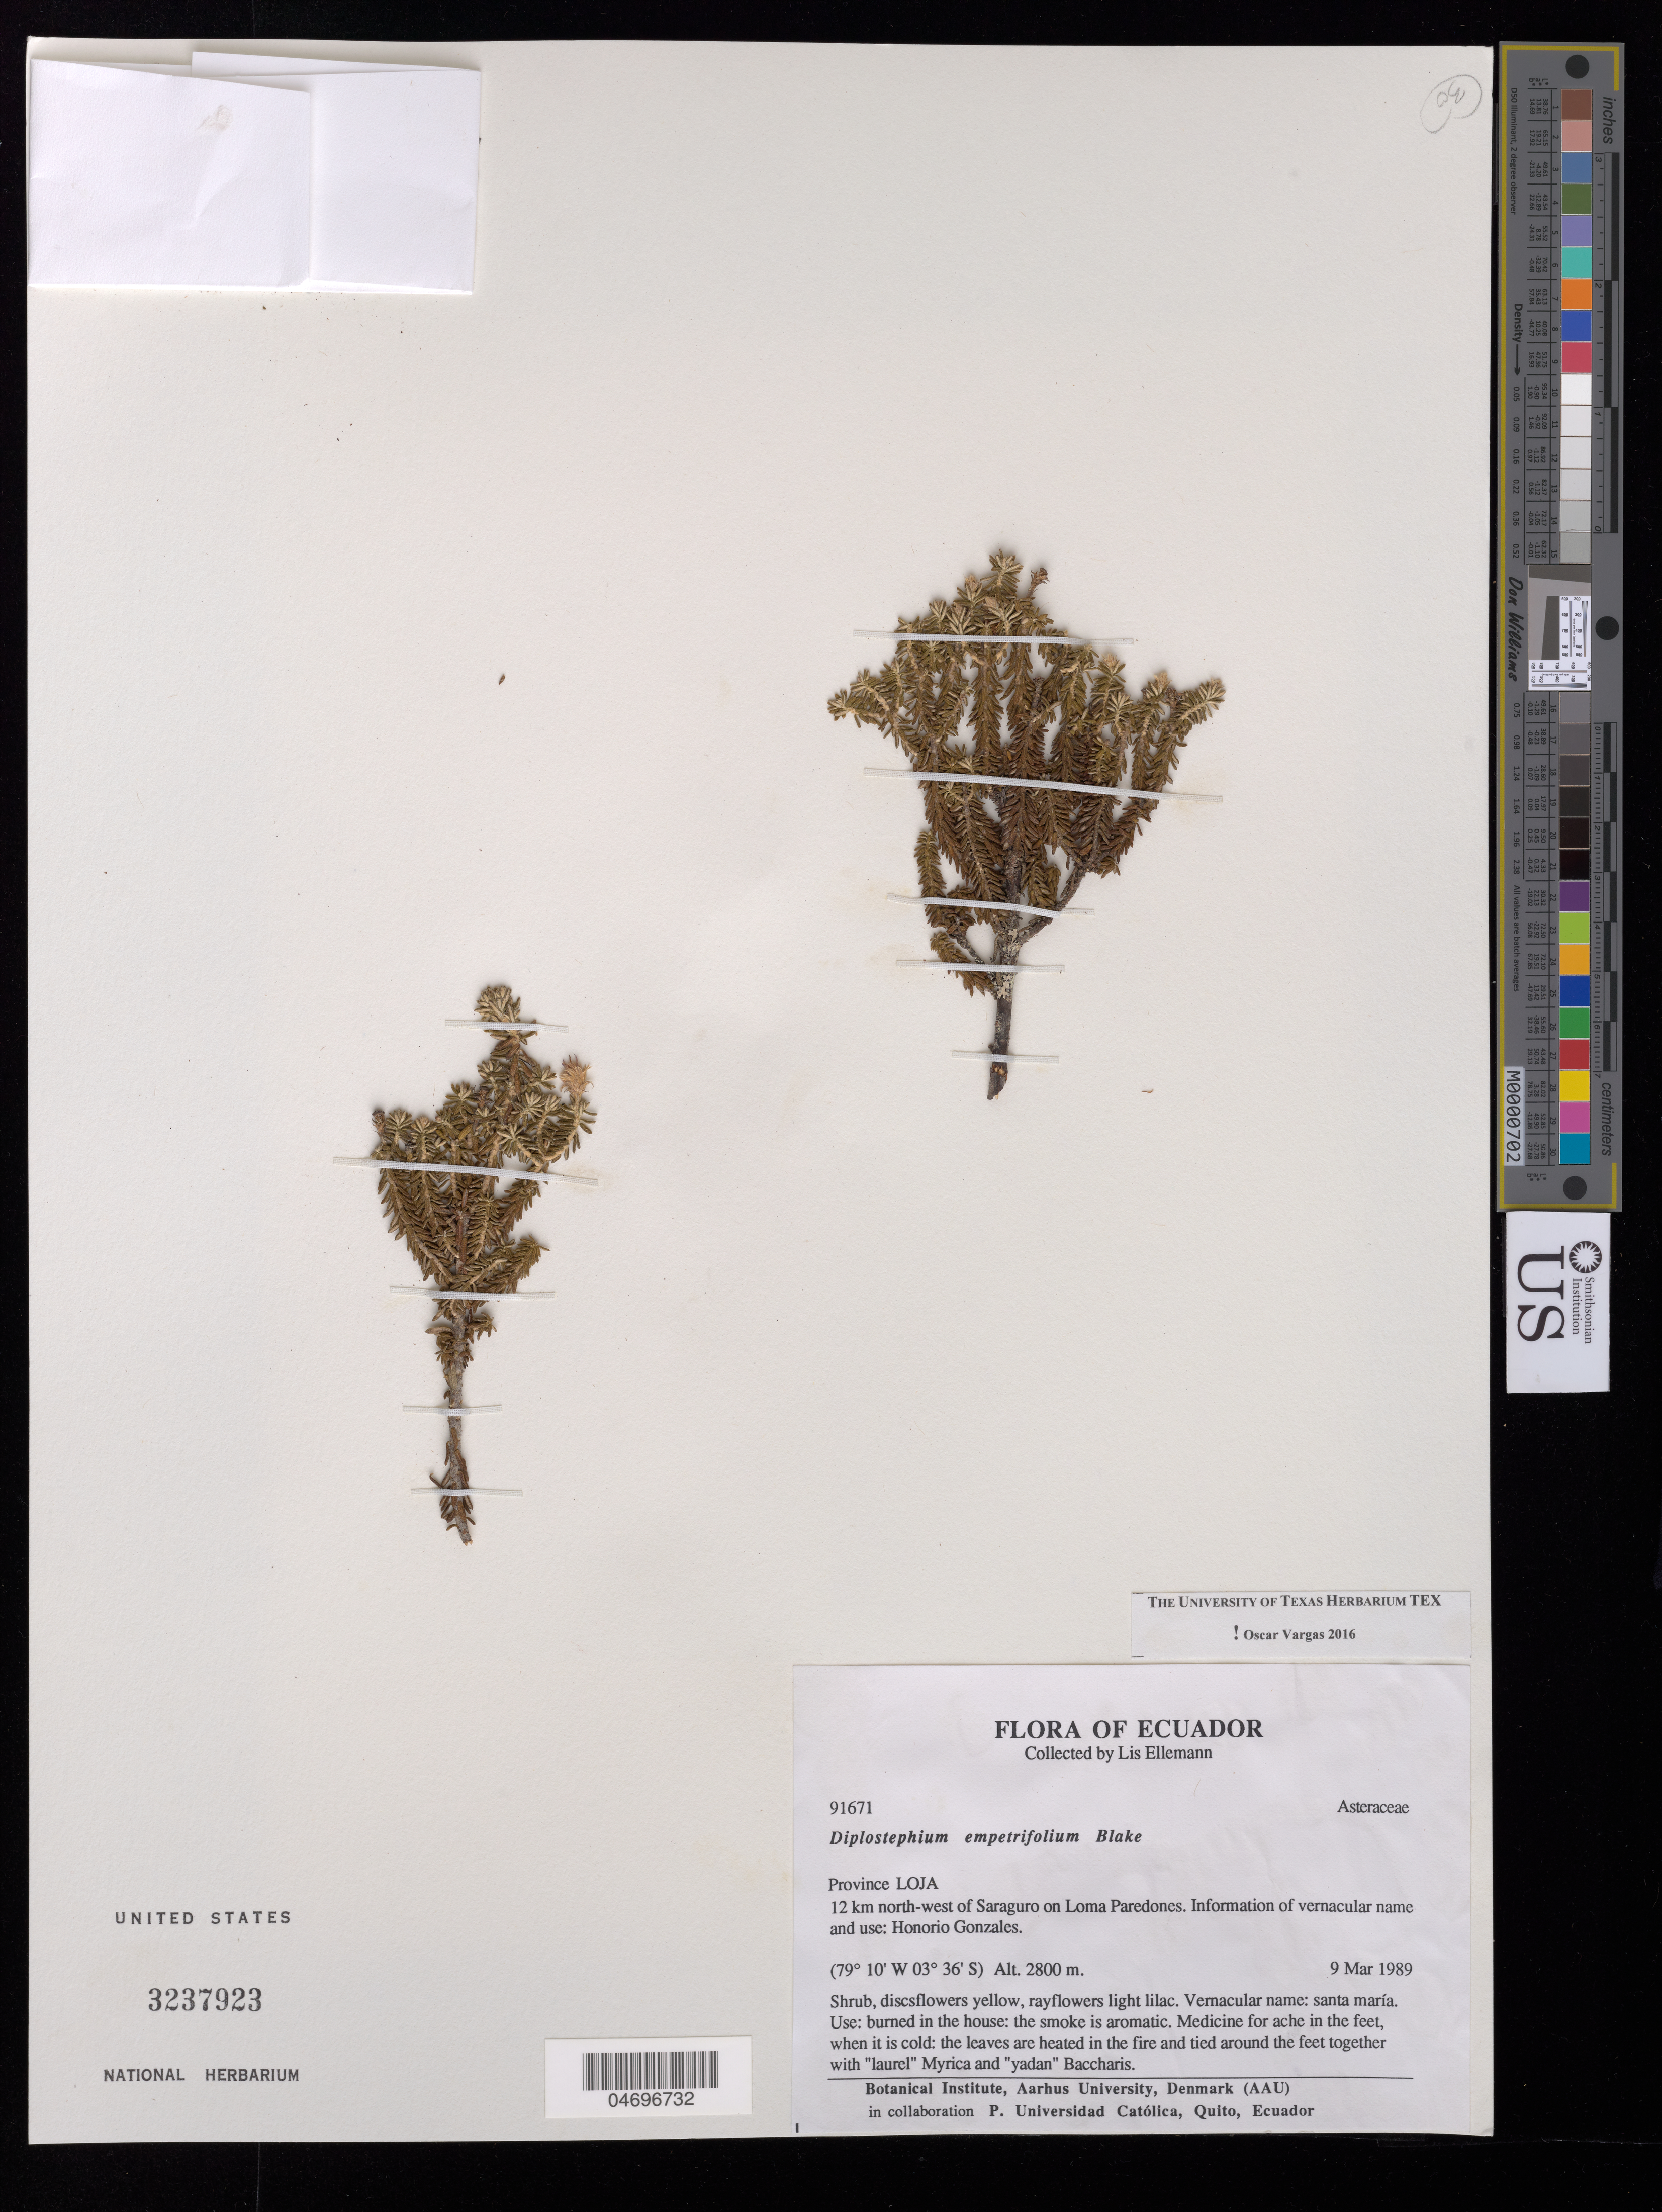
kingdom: Plantae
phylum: Tracheophyta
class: Magnoliopsida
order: Asterales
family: Asteraceae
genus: Diplostephium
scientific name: Diplostephium empetrifolium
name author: S.F. Blake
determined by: Vargas, Oscar M.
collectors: L. Ellemann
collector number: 91671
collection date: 1989-03-09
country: Ecuador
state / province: Loja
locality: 12 km NW of Saraguro on Loma Paredones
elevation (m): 2800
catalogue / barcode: US 3237923